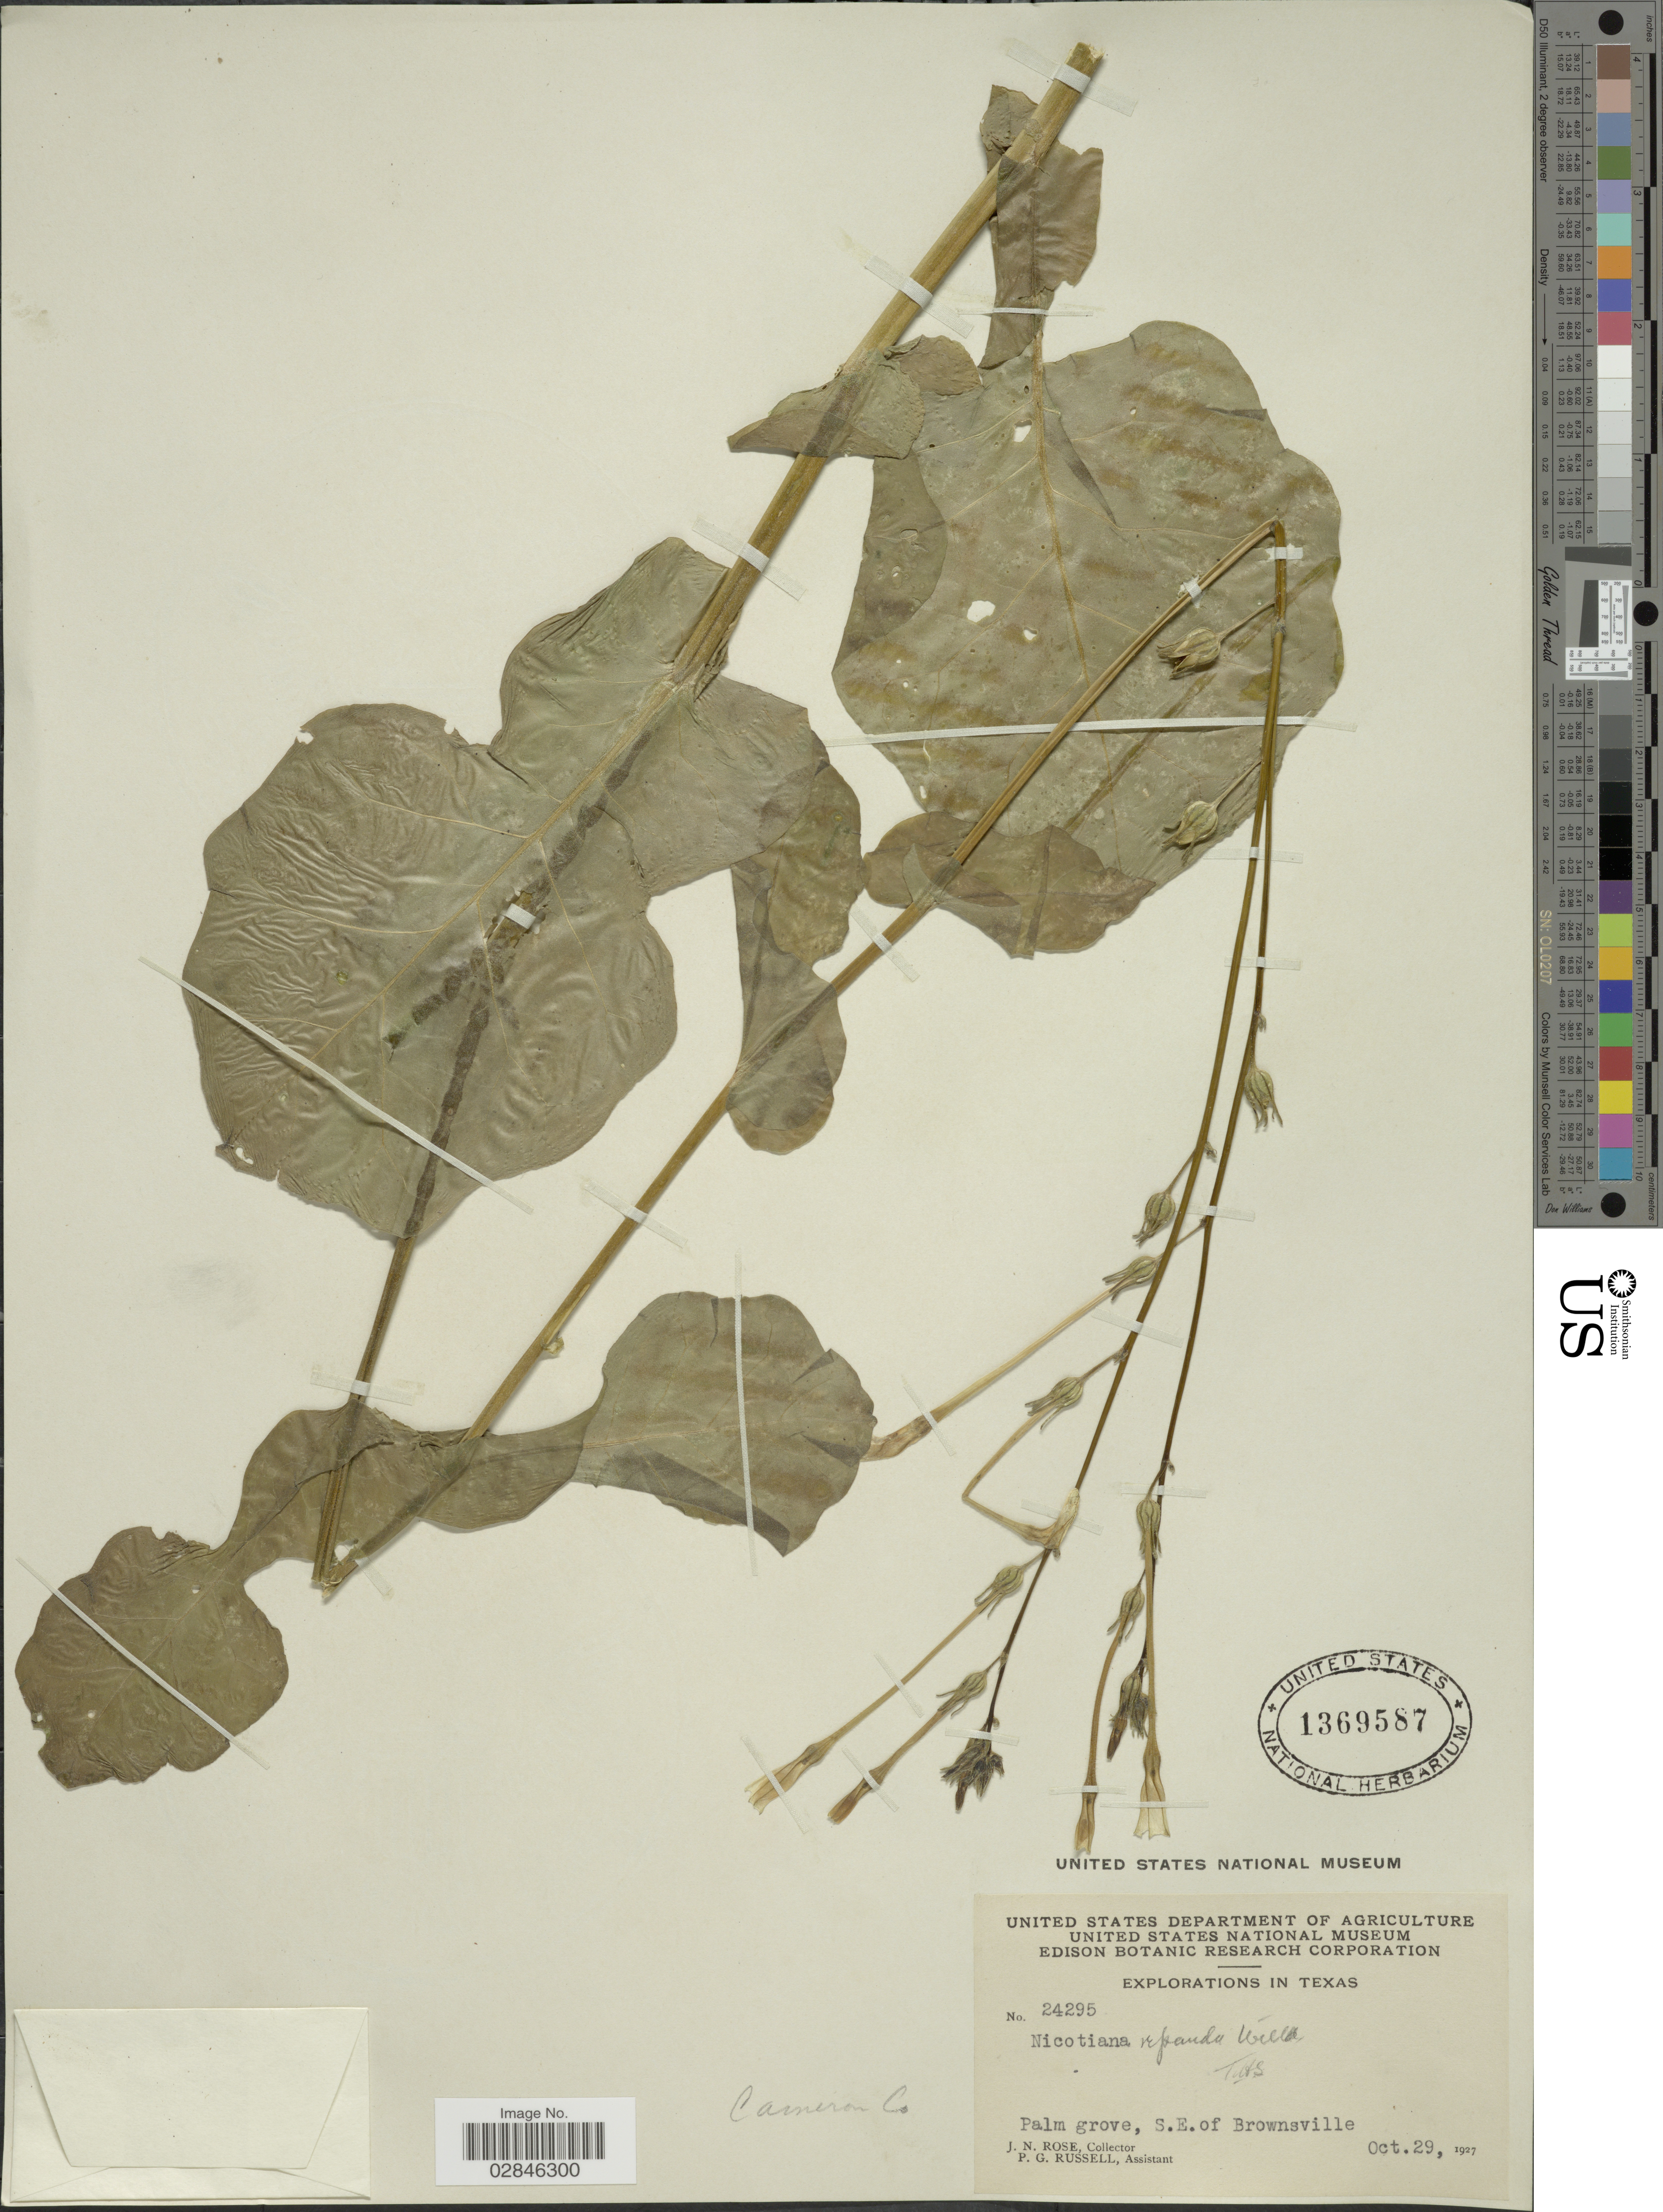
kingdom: Plantae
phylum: Tracheophyta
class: Magnoliopsida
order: Solanales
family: Solanaceae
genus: Nicotiana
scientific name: Nicotiana repanda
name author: Willd. ex Lehm.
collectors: J. N. Rose & P. G. Russell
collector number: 24295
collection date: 1927-10-29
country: United States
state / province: Texas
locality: Palm grove, S.E. of Brownsville, Cameron Co.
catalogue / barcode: US 1369587